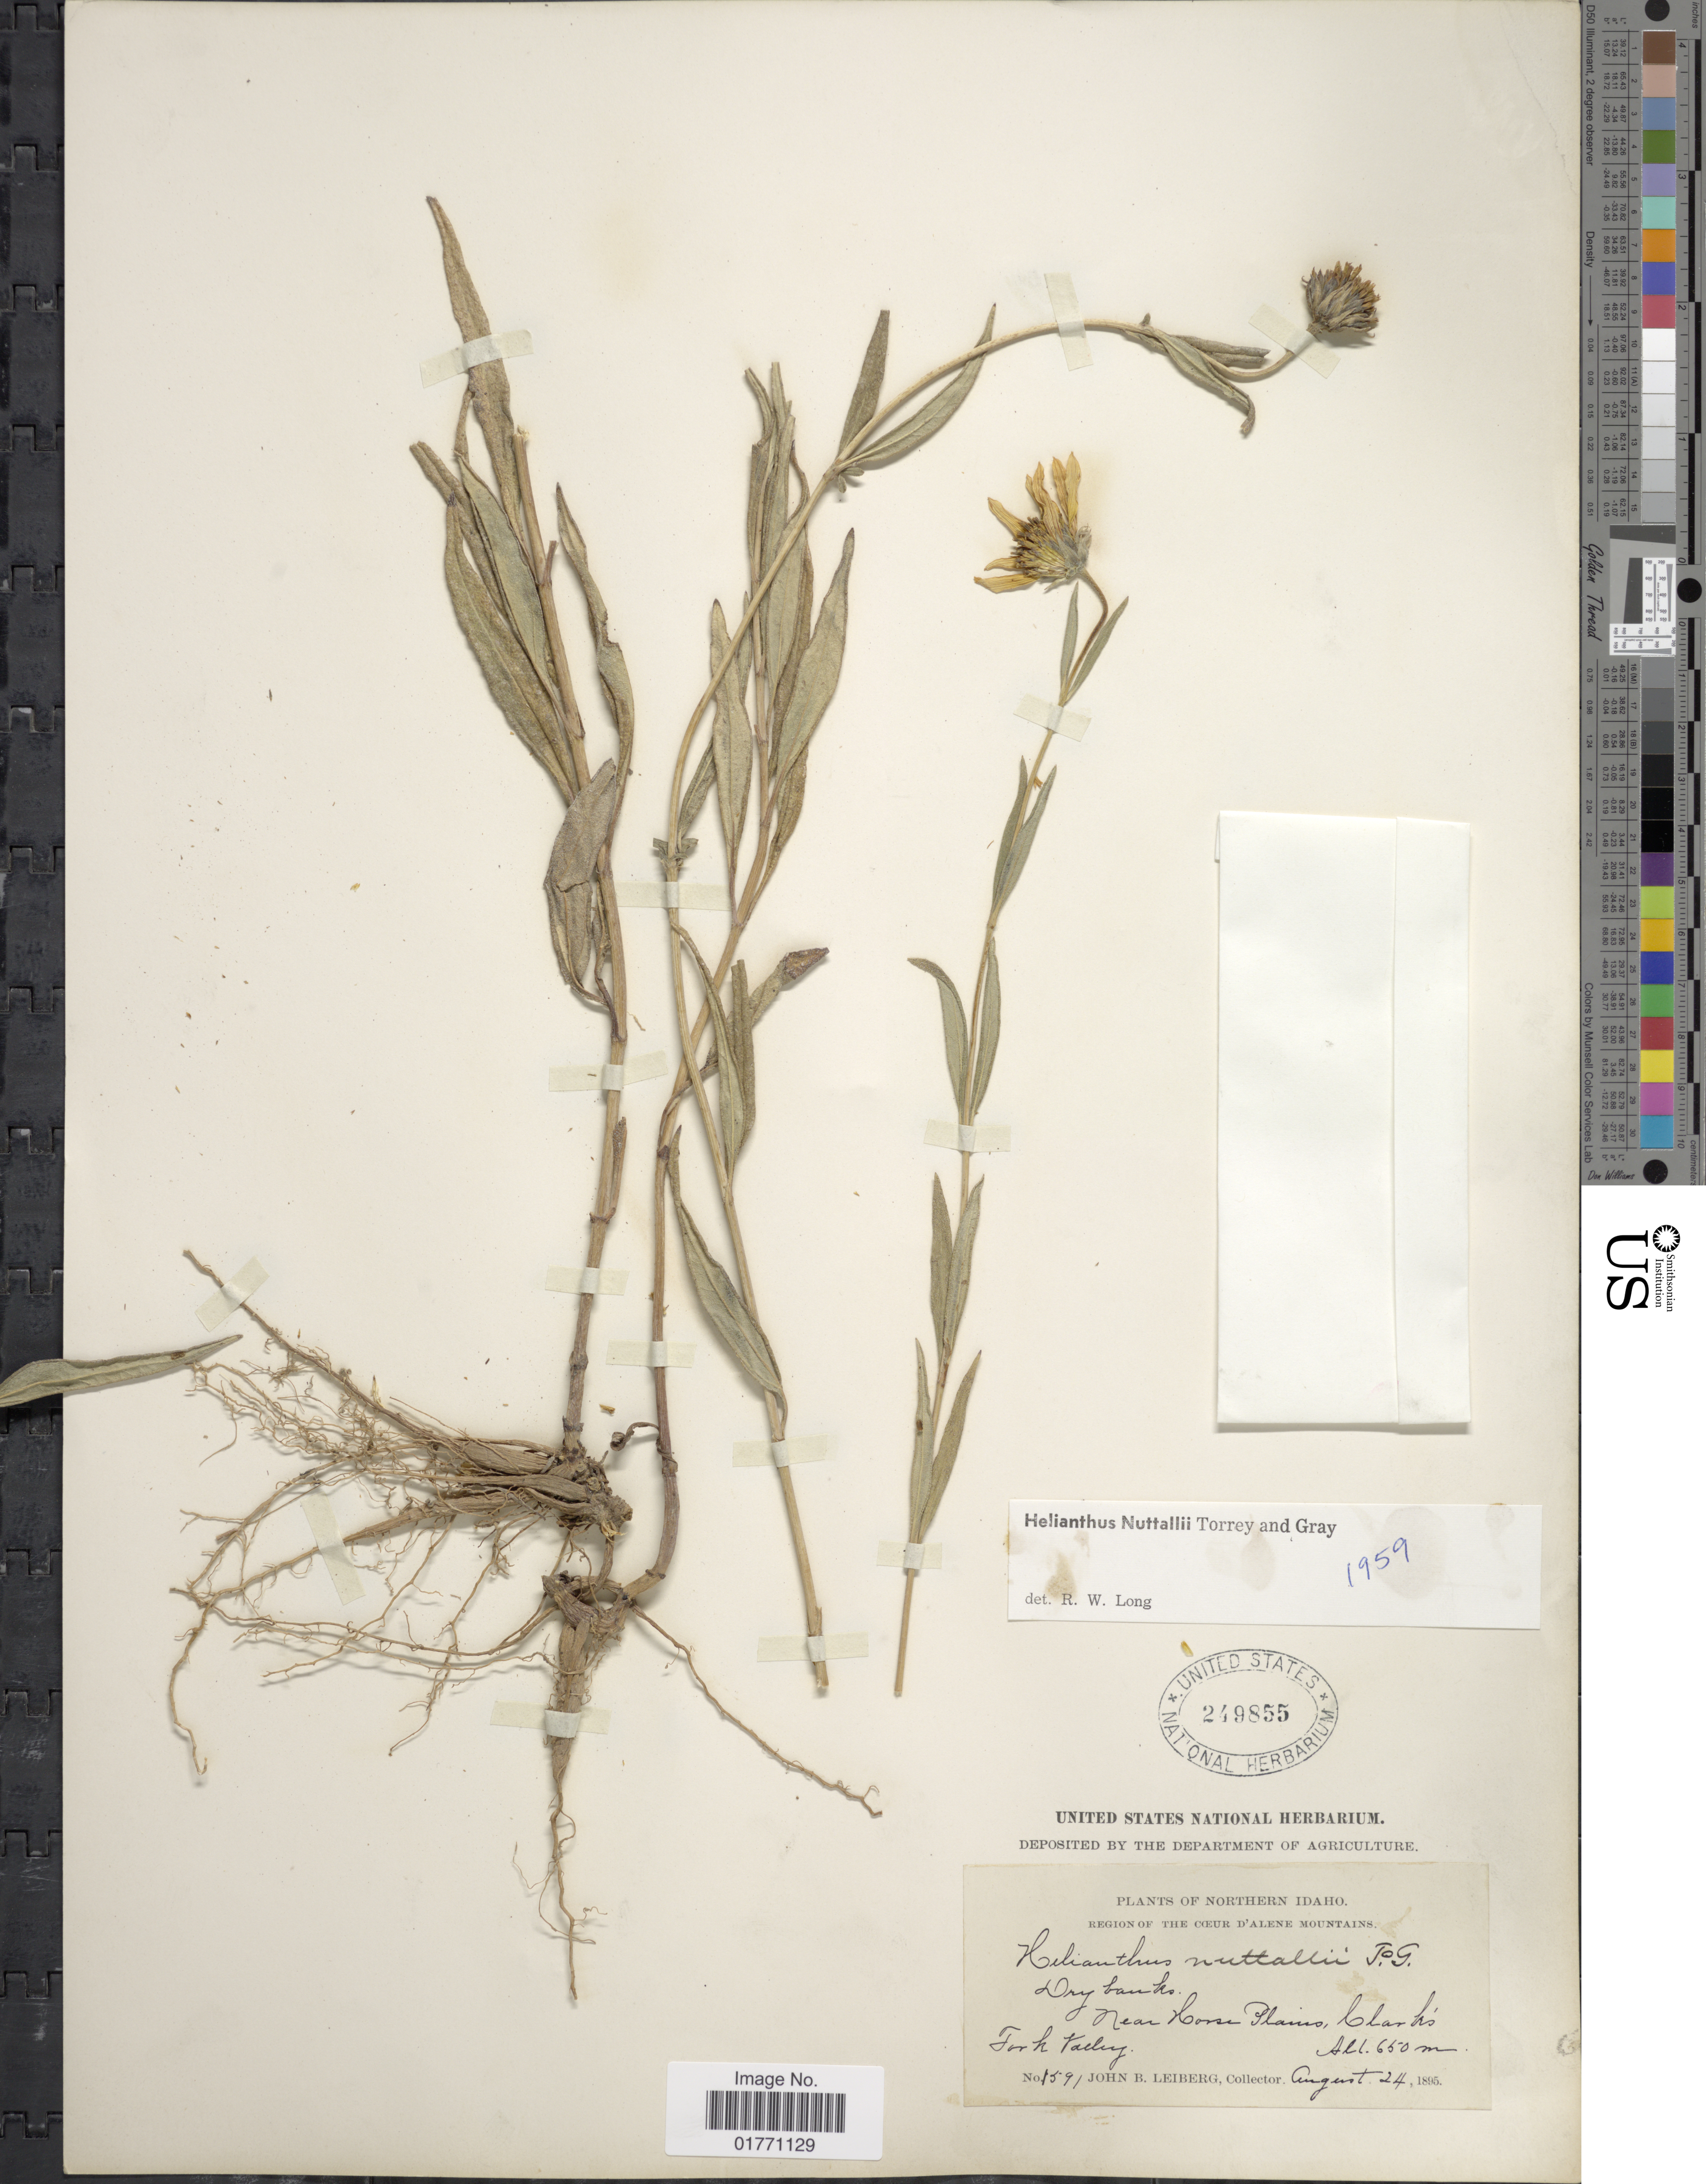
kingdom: Plantae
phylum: Tracheophyta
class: Magnoliopsida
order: Asterales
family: Asteraceae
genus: Helianthus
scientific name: Helianthus nuttallii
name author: Torr. & A. Gray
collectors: J. B. Leiberg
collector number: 1591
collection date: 1895-08-24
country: United States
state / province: Idaho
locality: Northern Idaho, near Horse Plains, Clarks Fork Valley.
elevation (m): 650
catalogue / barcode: US 249855